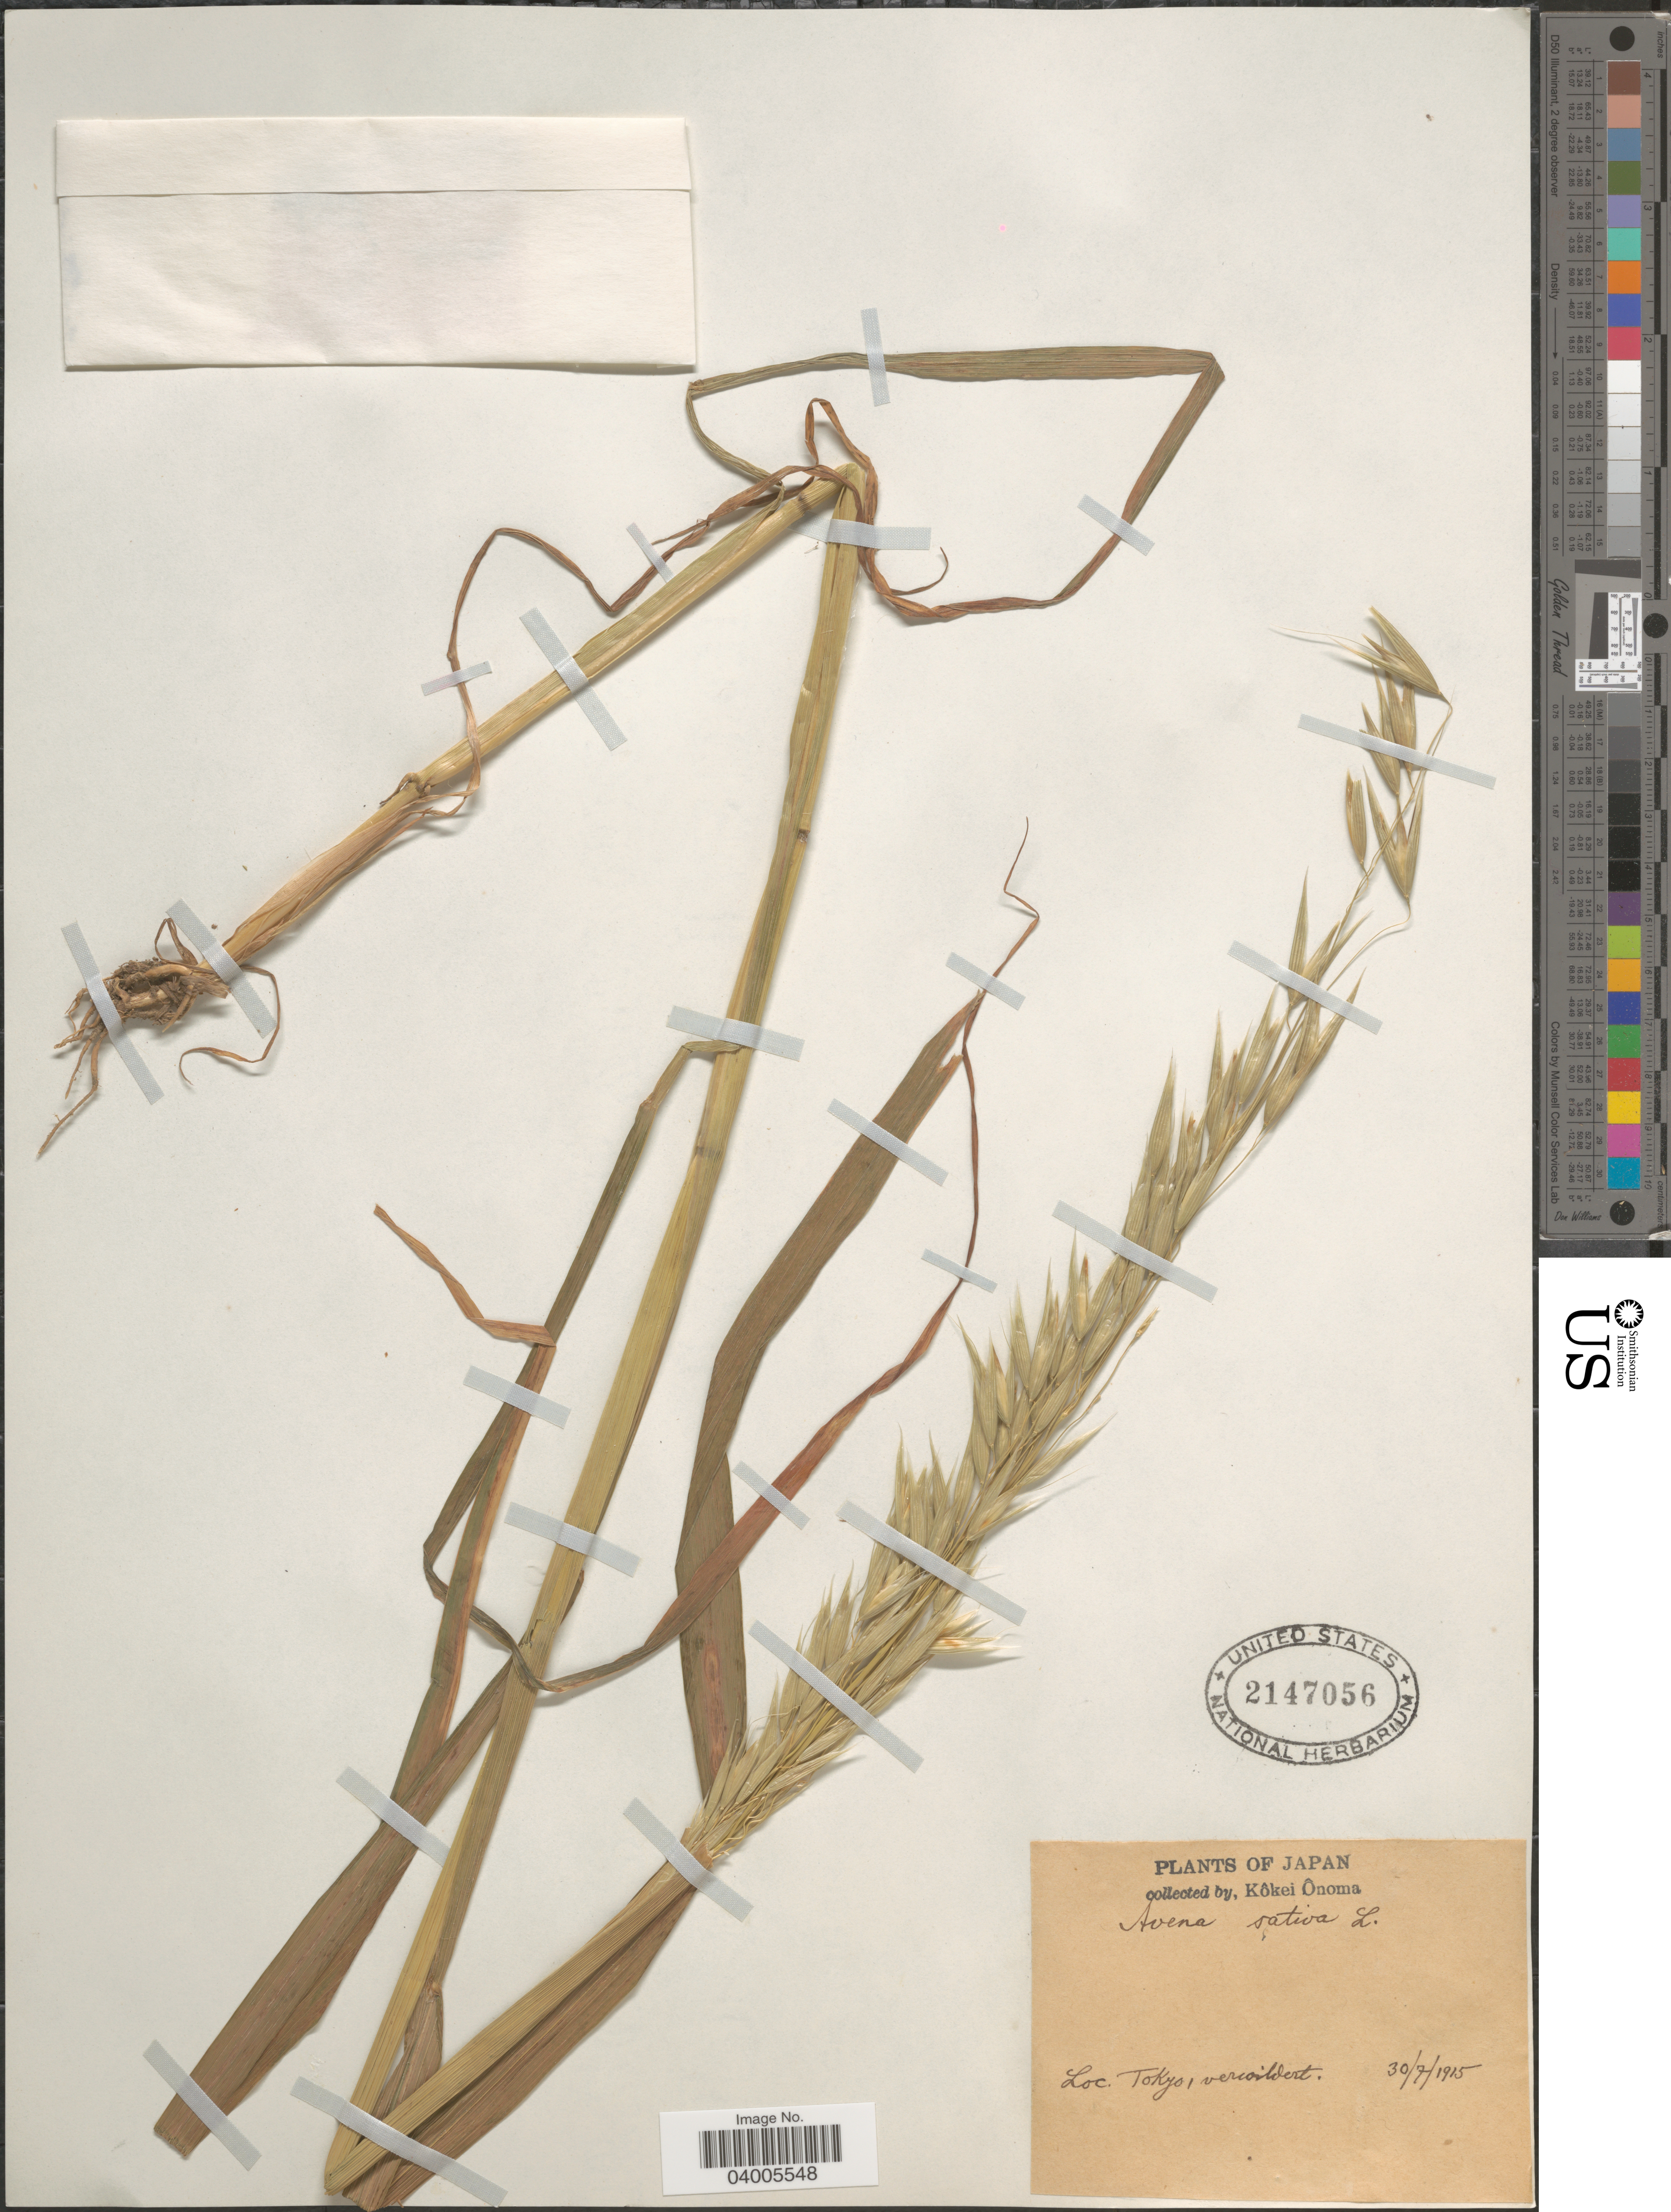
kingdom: Plantae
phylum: Tracheophyta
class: Liliopsida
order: Poales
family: Poaceae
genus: Avena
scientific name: Avena sativa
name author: L.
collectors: K. Onoma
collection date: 1915-07-30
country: Japan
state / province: Tokyo, Federal City of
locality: Tokyo.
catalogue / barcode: US 2147056